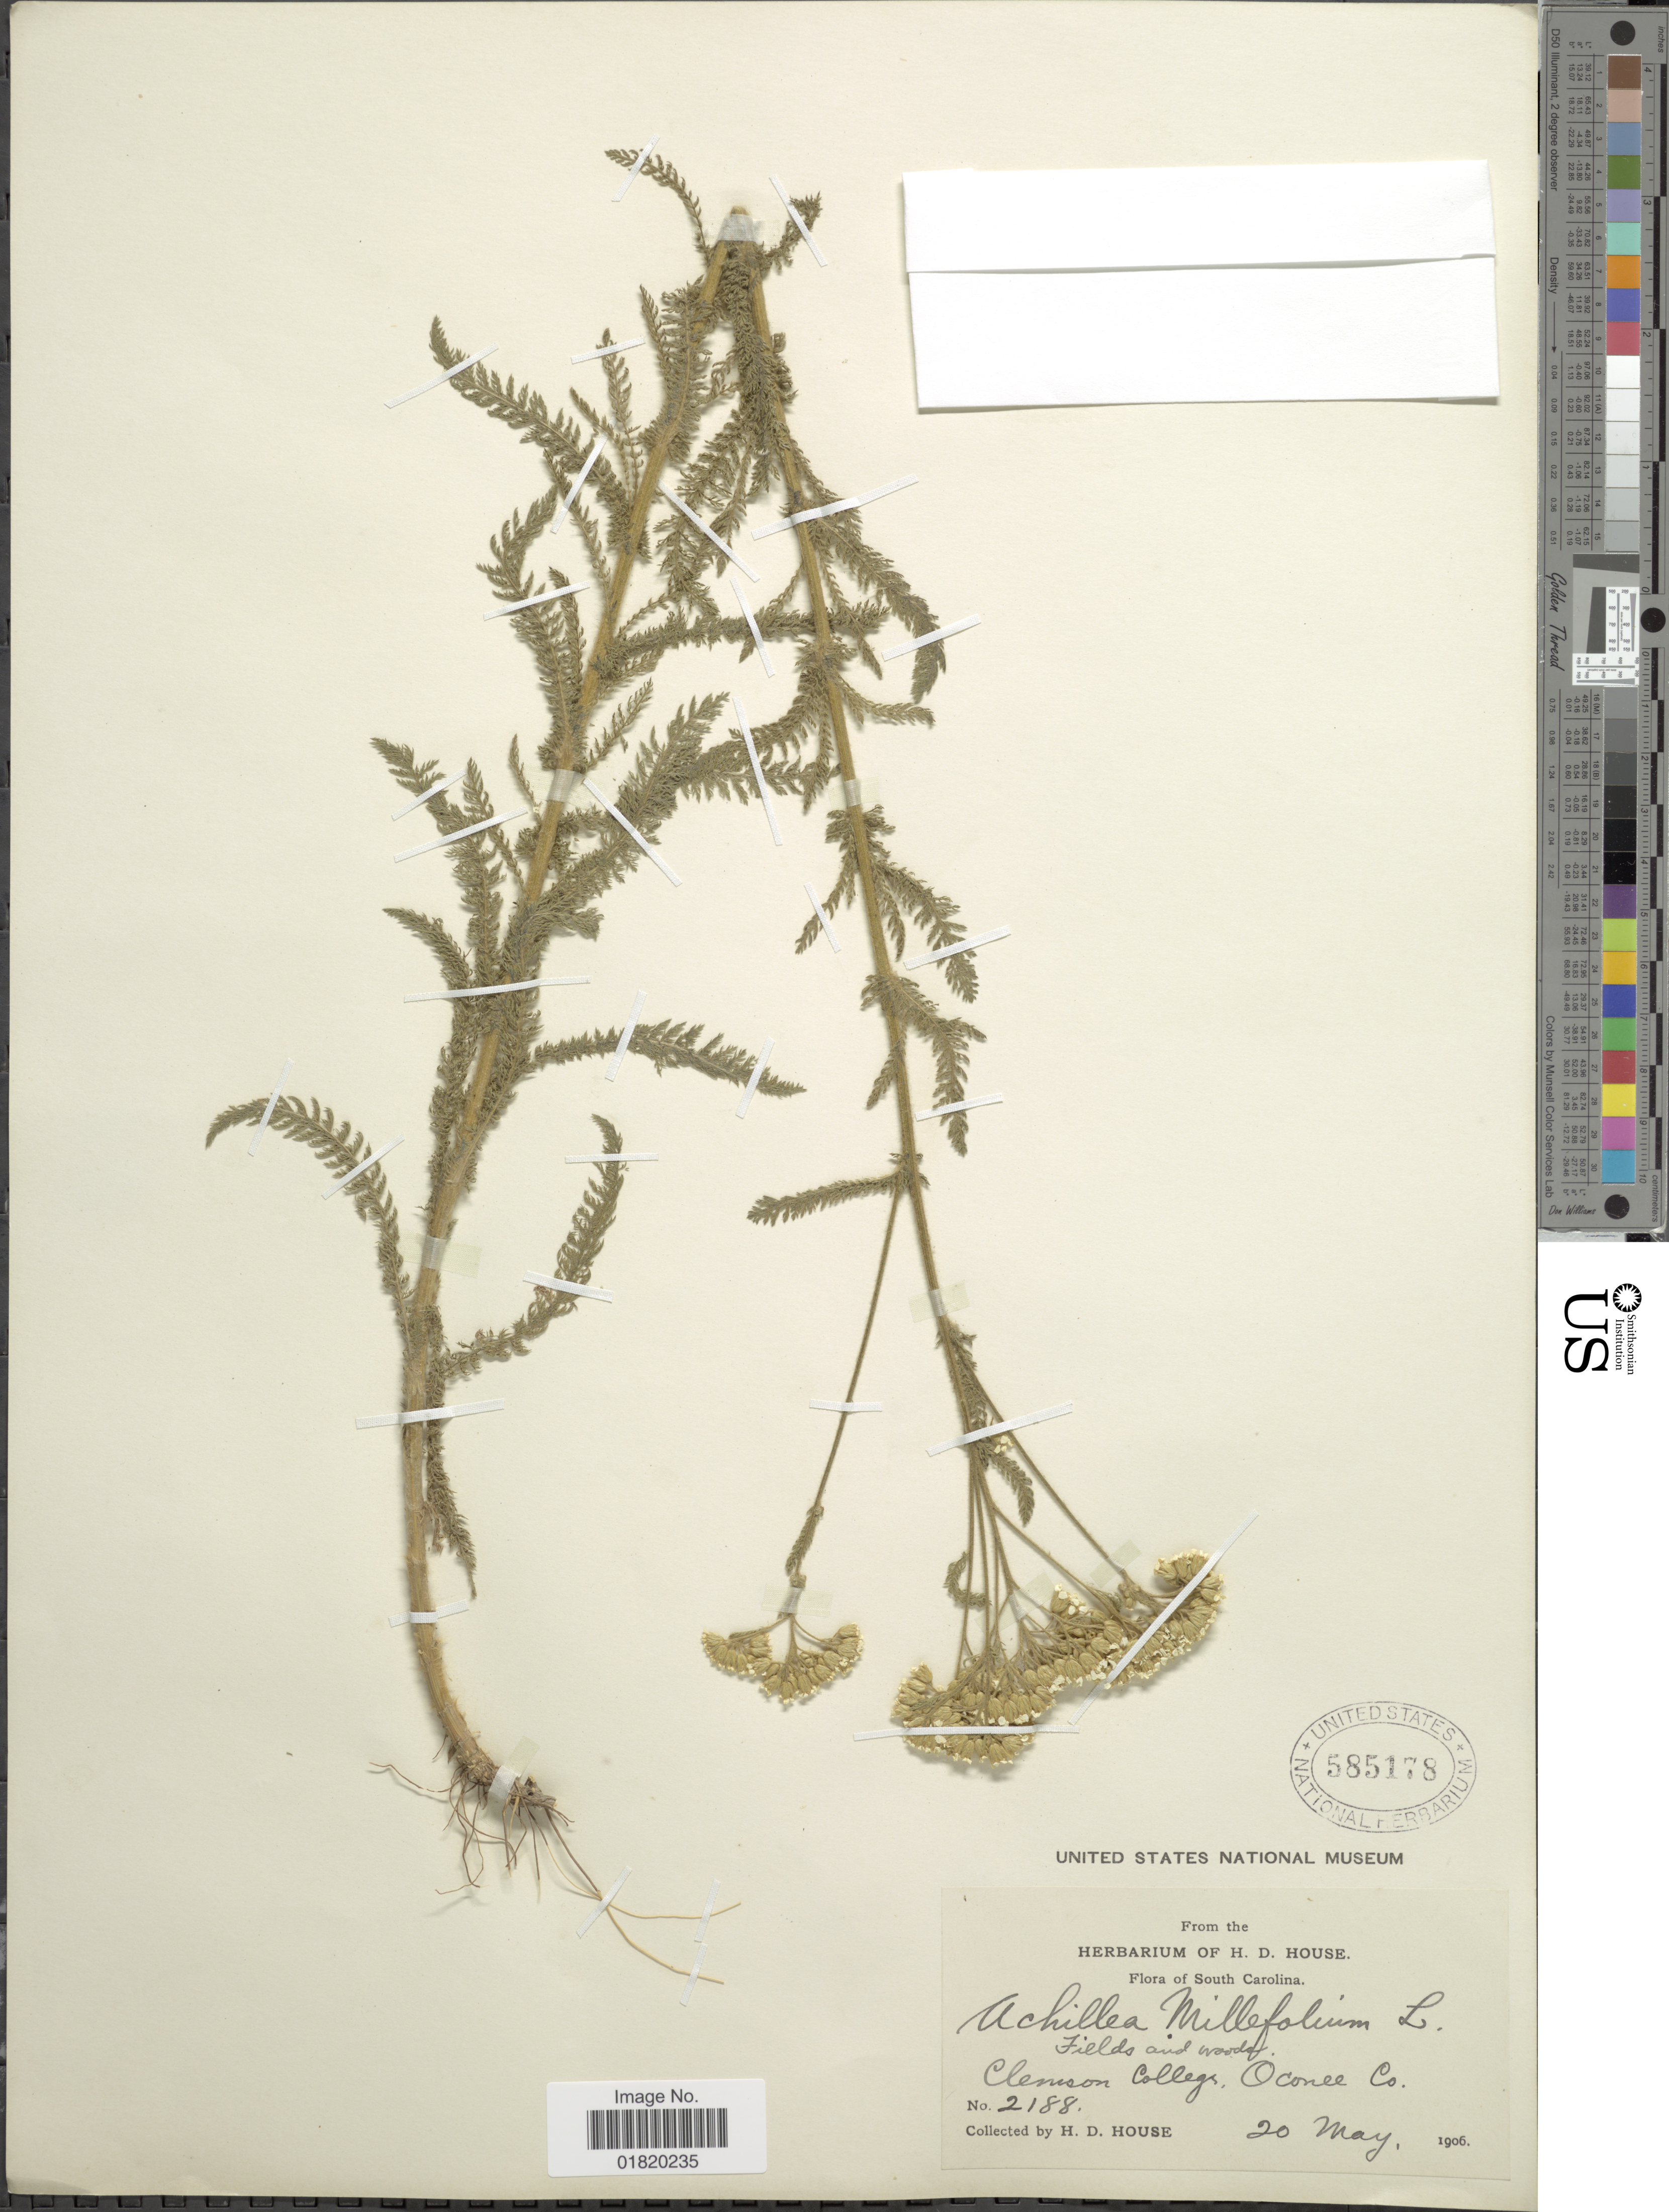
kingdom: Plantae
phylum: Tracheophyta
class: Magnoliopsida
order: Asterales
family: Asteraceae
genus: Achillea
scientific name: Achillea millefolium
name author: L.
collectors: H. D. House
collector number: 2188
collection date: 1906-05-20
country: United States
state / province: South Carolina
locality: Clemson College, Oconee Co.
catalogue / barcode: US 585178